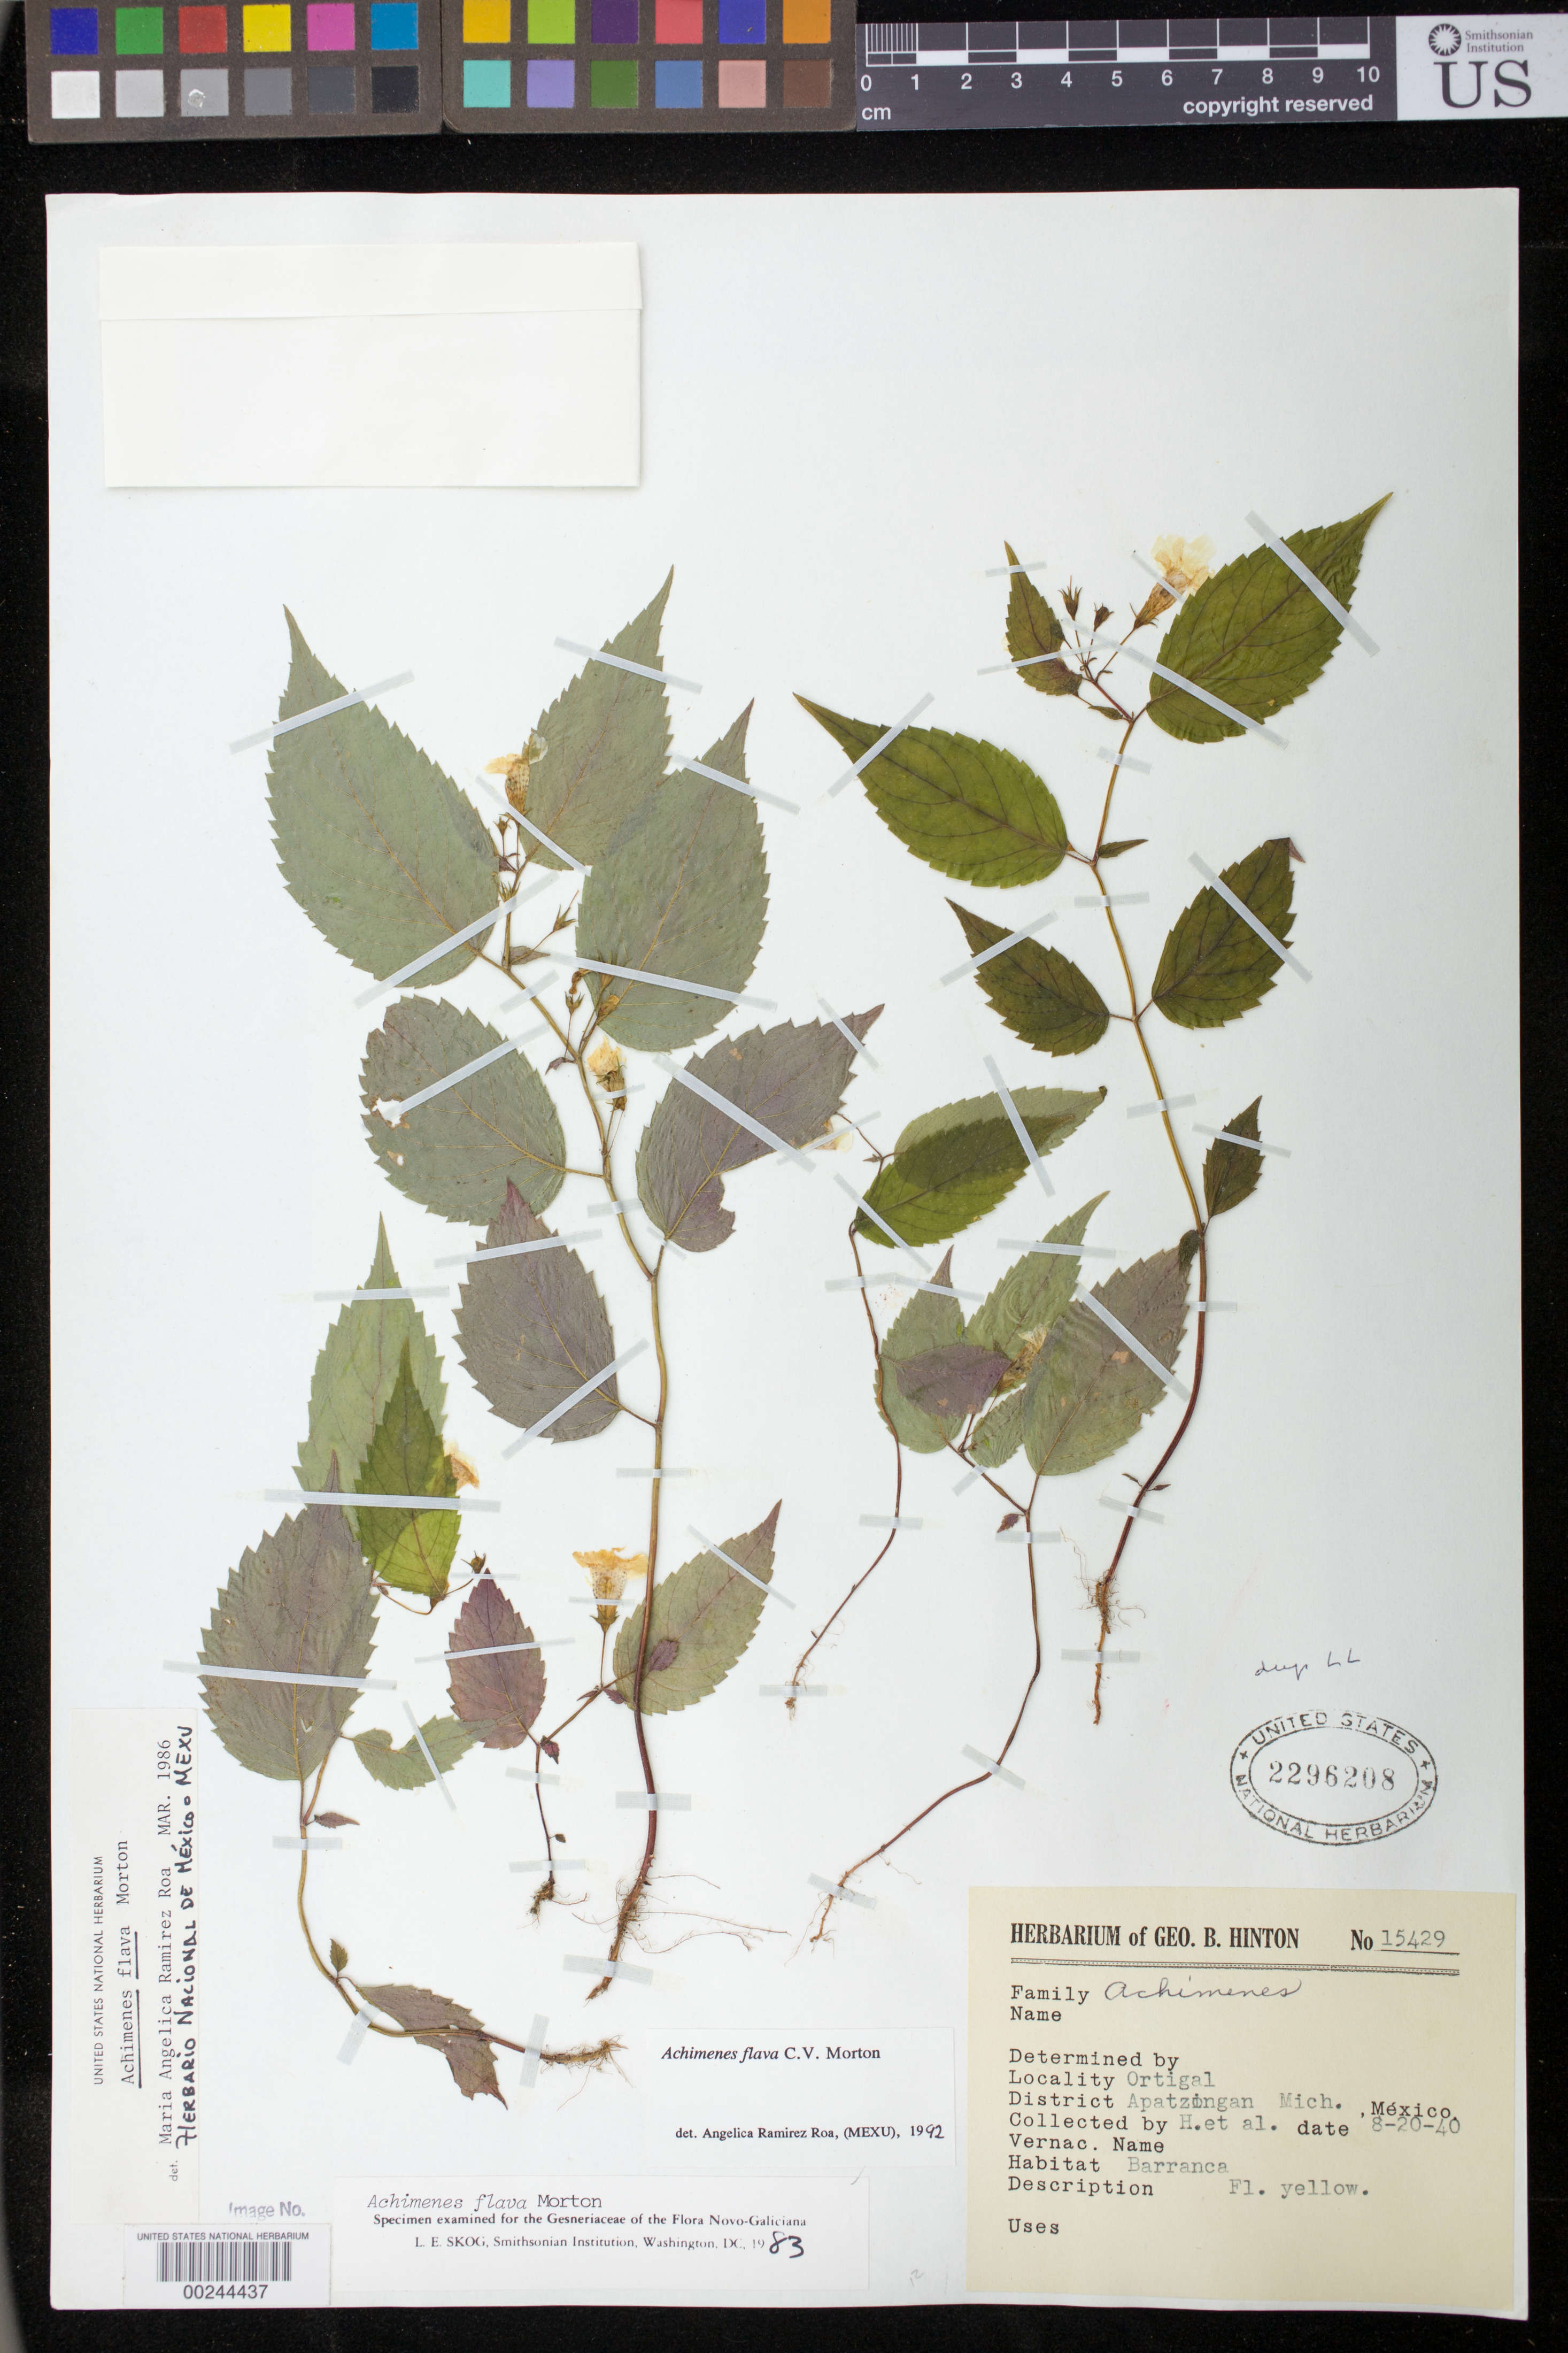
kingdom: Plantae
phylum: Tracheophyta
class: Magnoliopsida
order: Lamiales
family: Gesneriaceae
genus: Achimenes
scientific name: Achimenes flava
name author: C.V. Morton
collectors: G. B. Hinton & et al.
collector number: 15429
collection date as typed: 20 Aug 1940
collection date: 1940-08-20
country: Mexico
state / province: Michoacan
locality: Apatzingan Dist, Ortigal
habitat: Barranca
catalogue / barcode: US 2296208